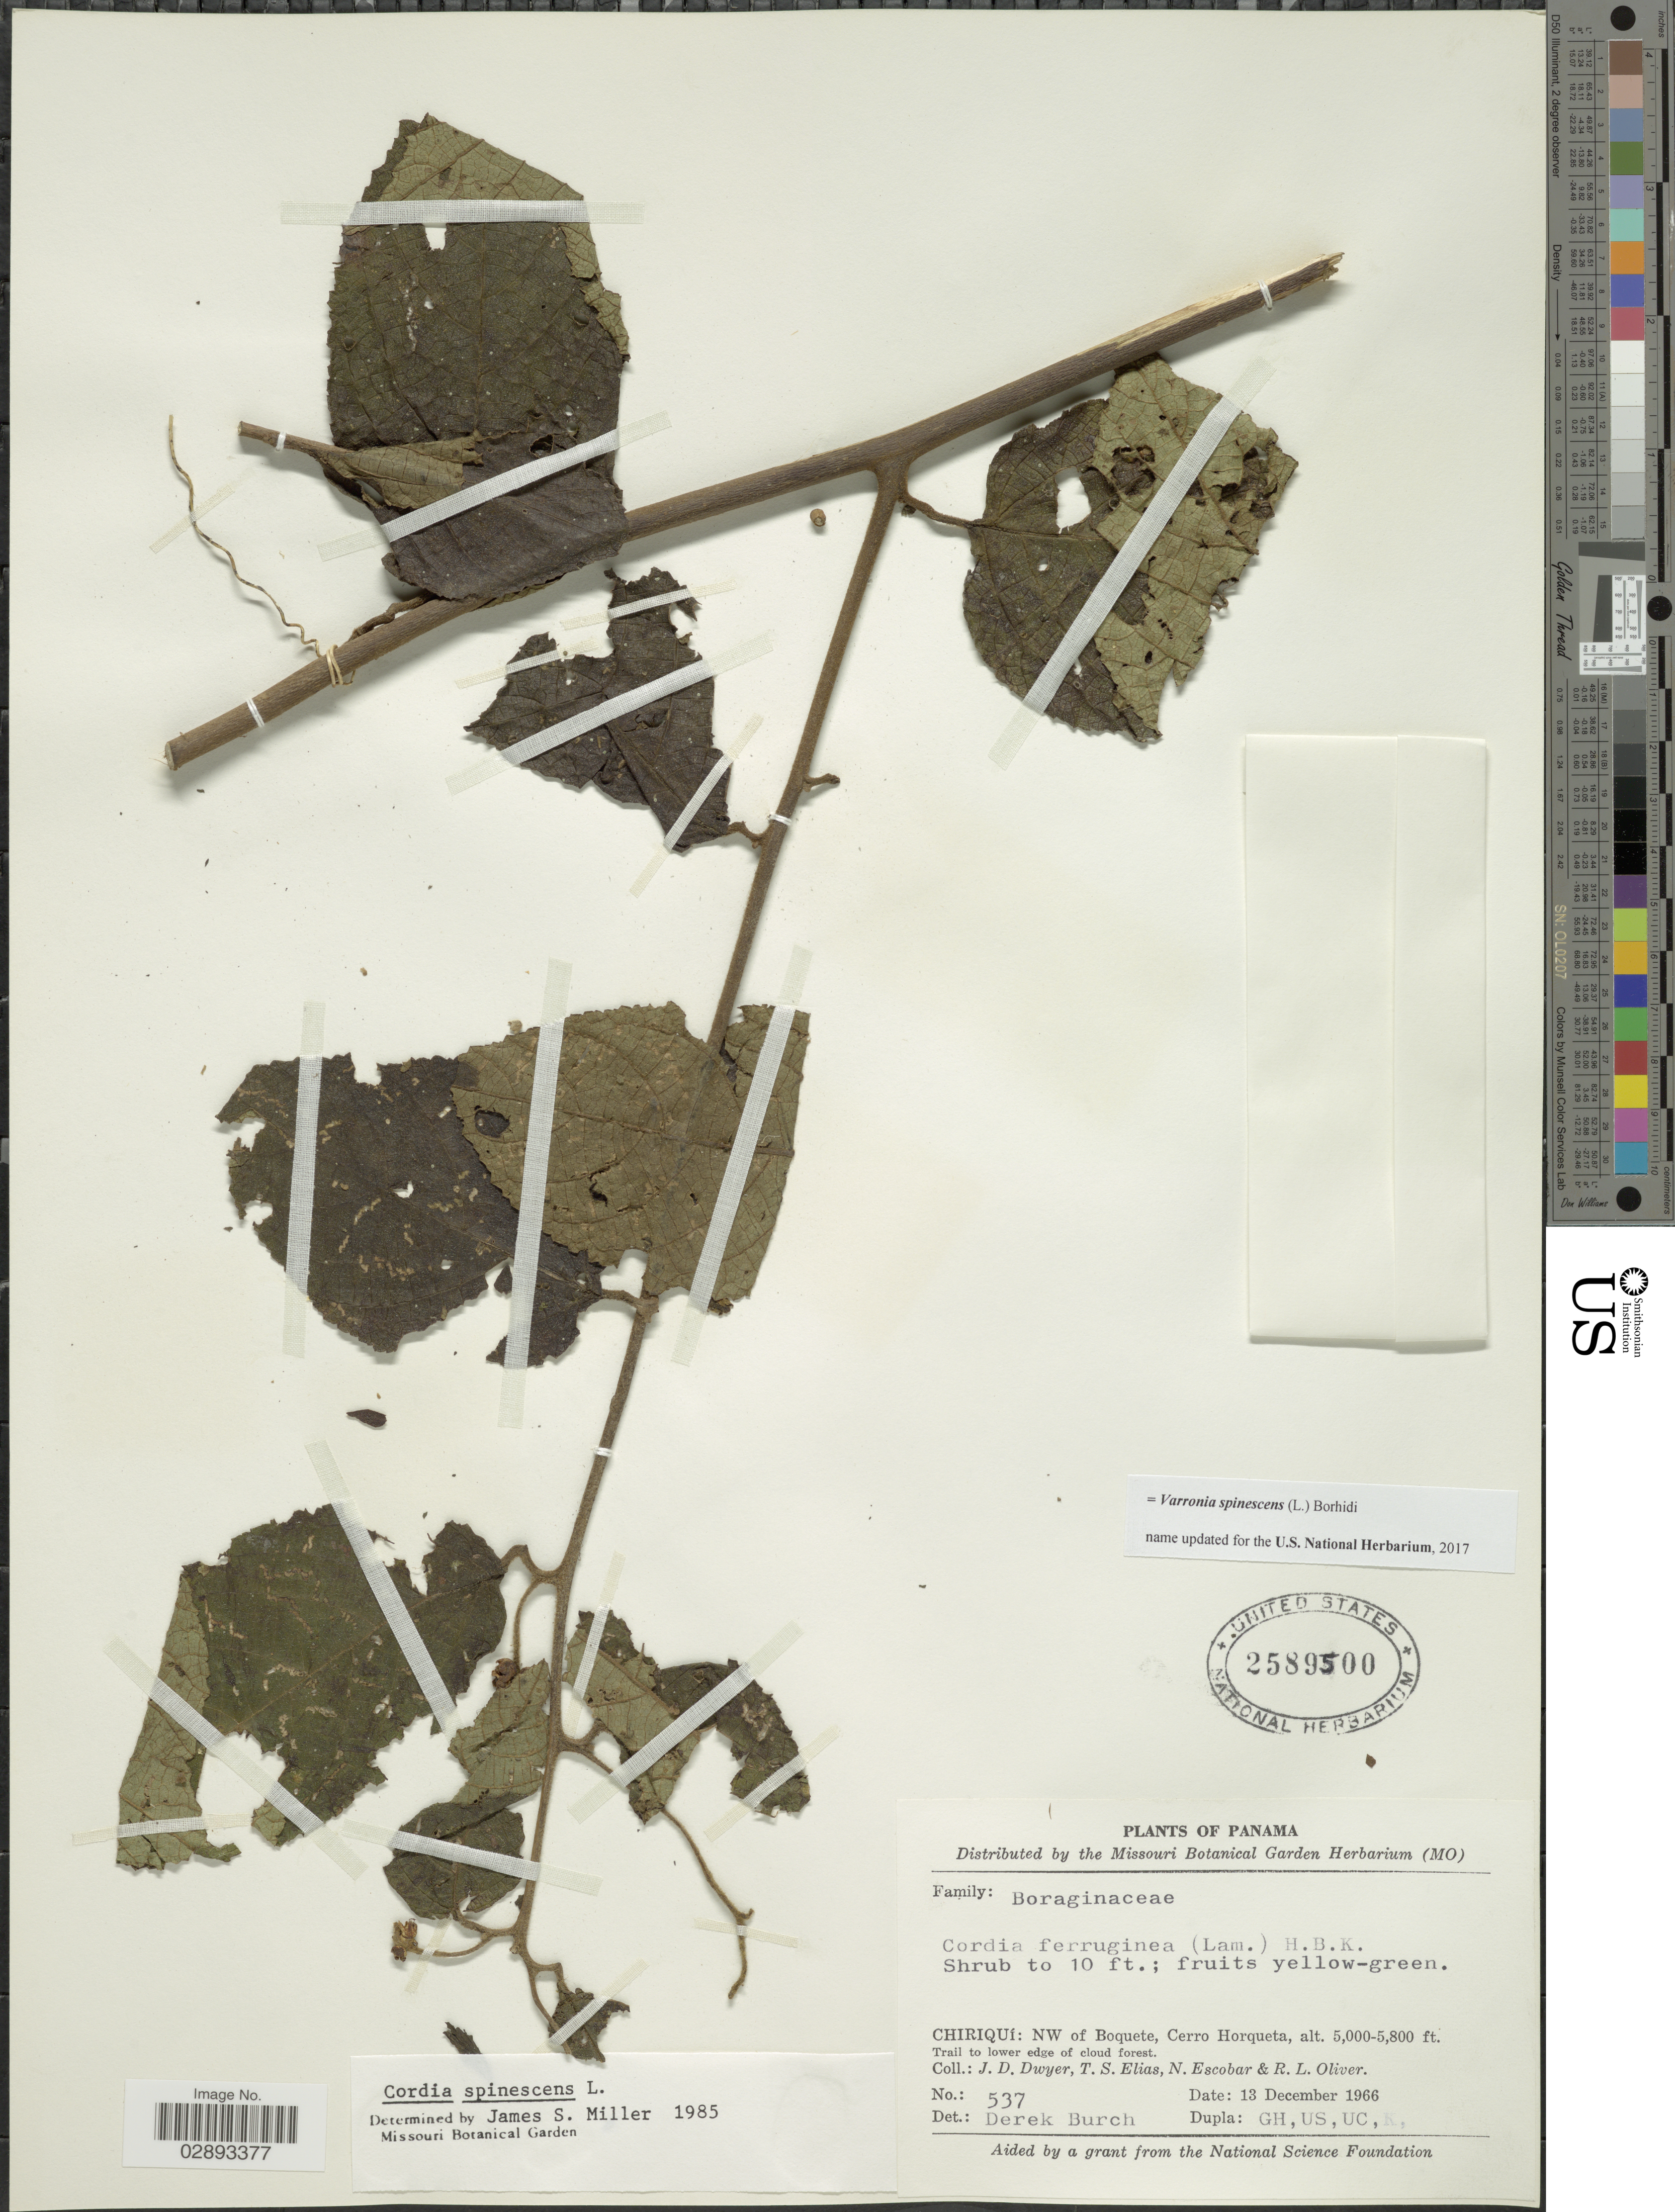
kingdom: Plantae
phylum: Tracheophyta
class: Magnoliopsida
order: Boraginales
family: Cordiaceae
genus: Varronia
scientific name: Varronia spinescens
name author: (L.) Borhidi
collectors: J. D. Dwyer, T. S. Elias, N. Escobar & R. Oliver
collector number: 537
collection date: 1966-12-13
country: Panama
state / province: Chiriqui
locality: Chiriqui: NW of Boquete, Cerro Horqueta.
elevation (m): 1524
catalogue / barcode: US 2589500